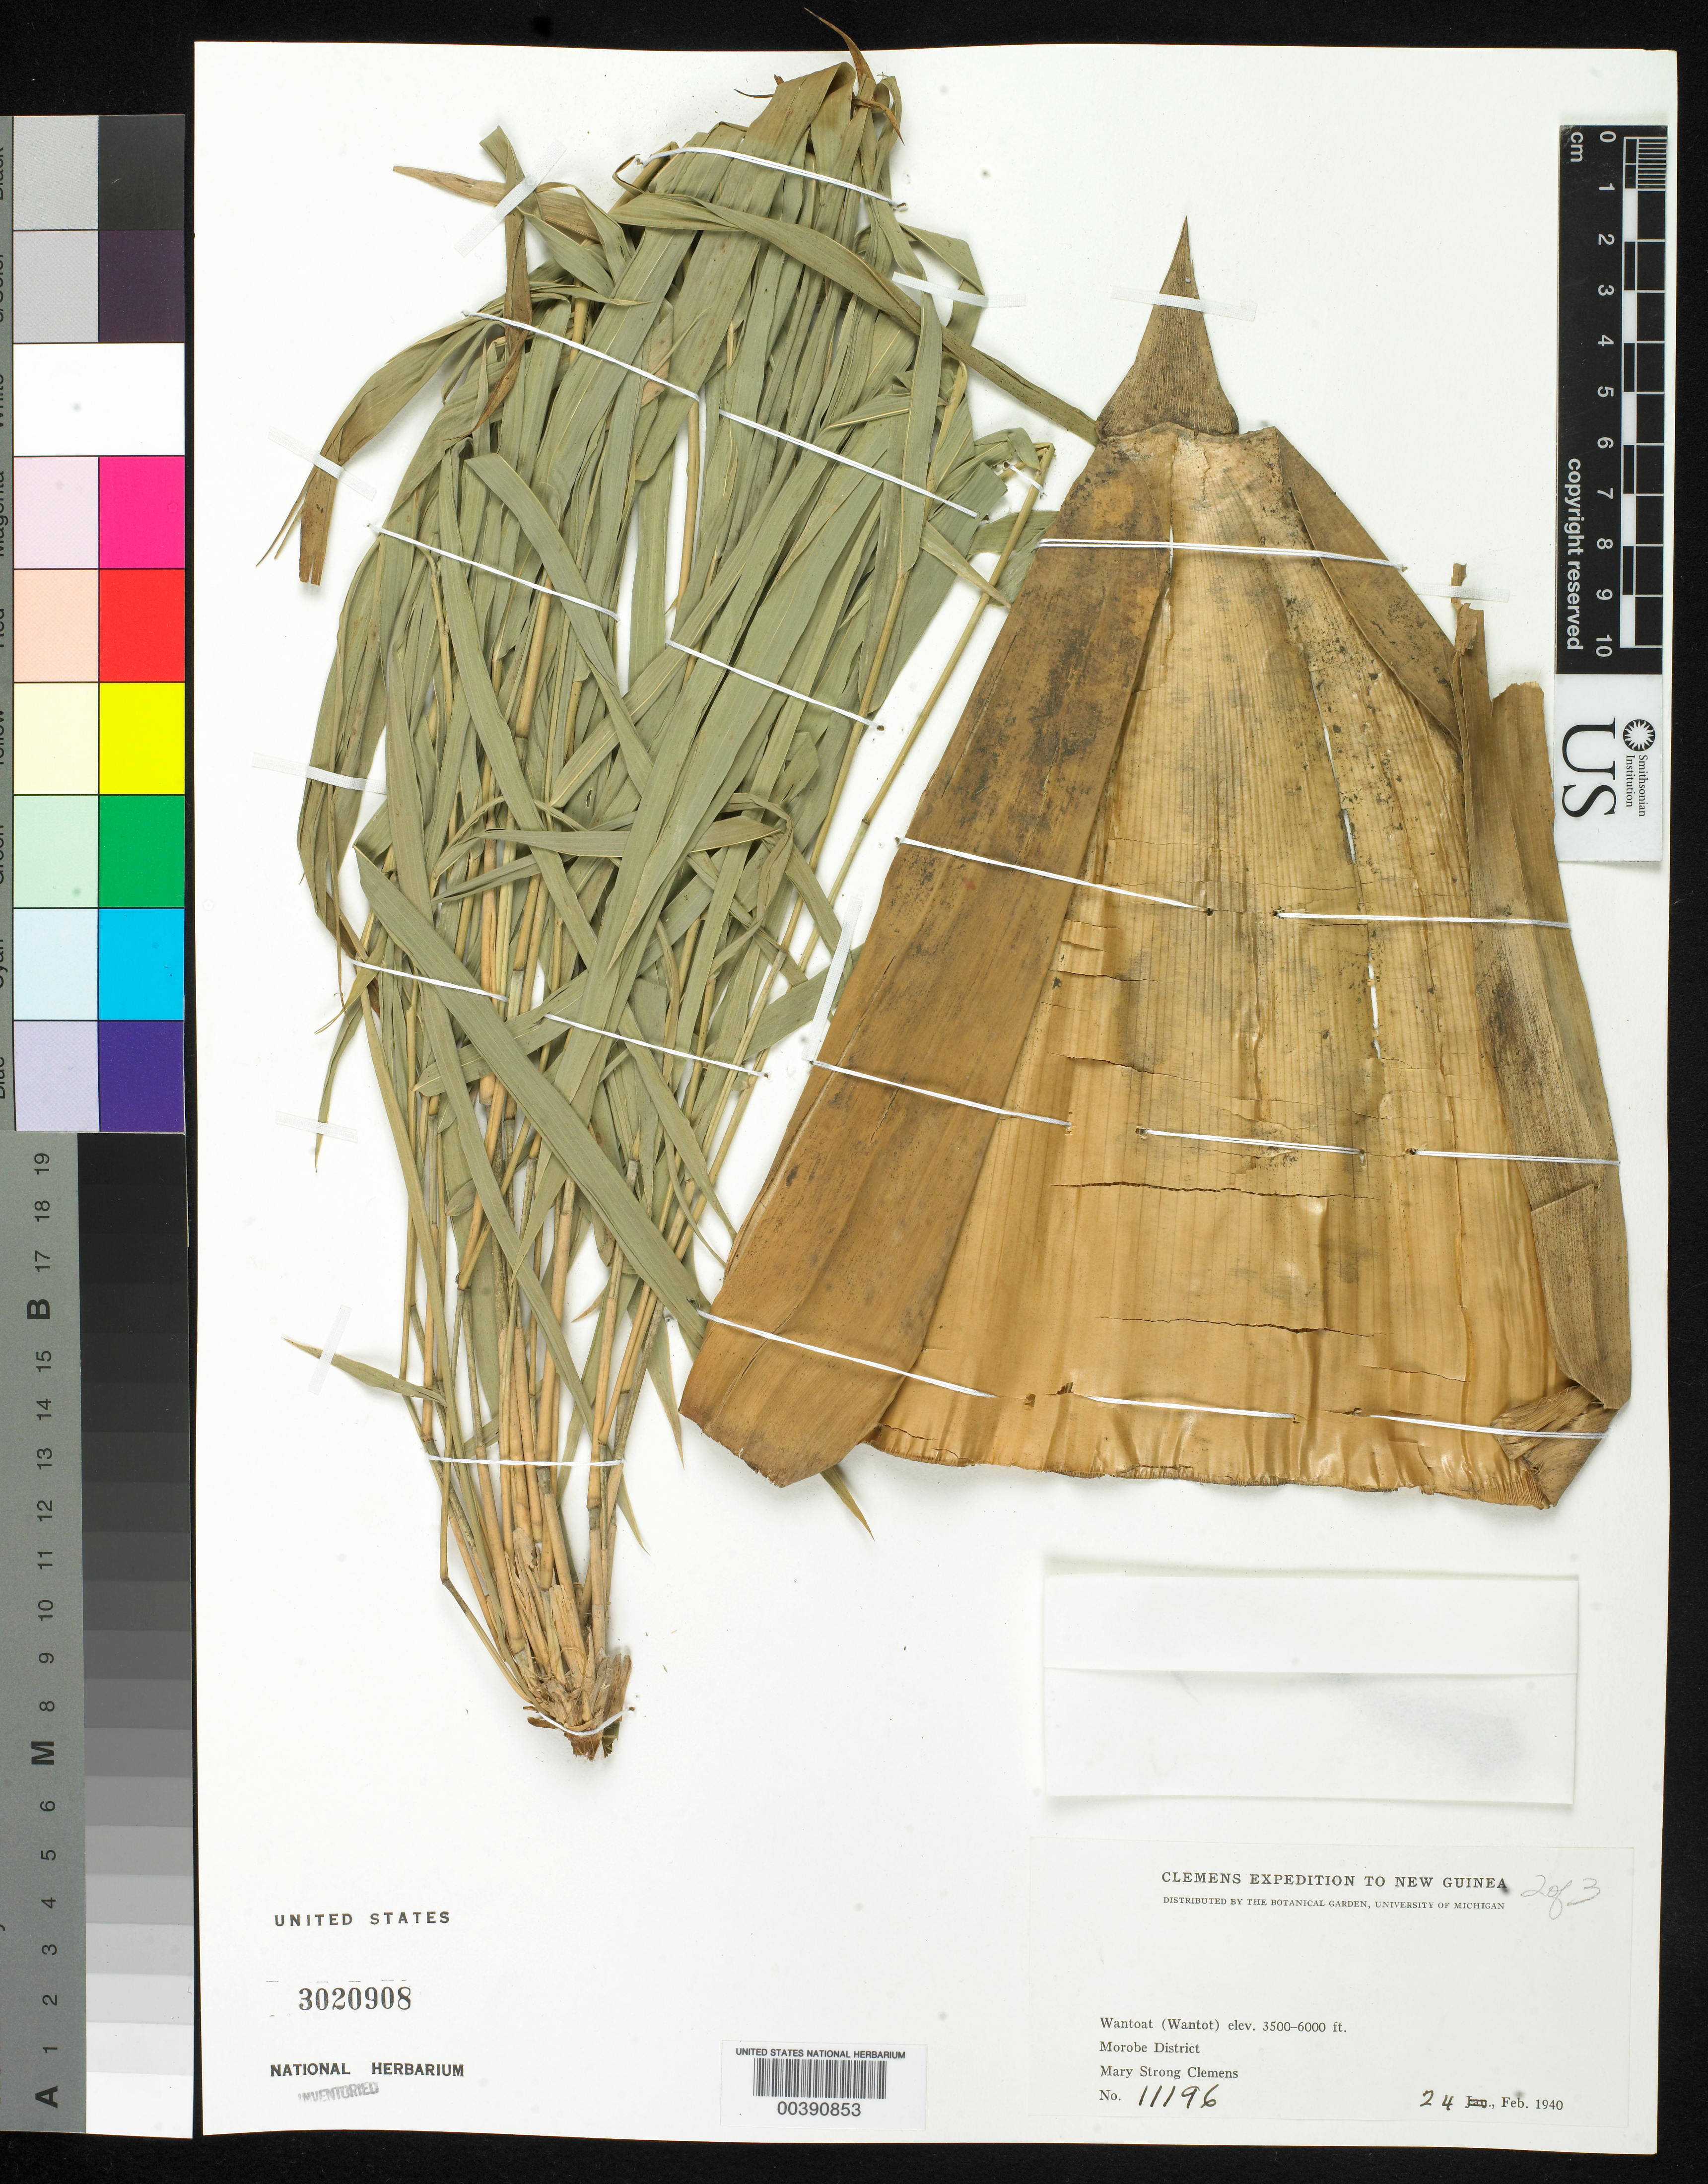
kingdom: Plantae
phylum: Tracheophyta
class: Liliopsida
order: Poales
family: Poaceae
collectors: M. S. Clemens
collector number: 11196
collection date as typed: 24 Feb 1940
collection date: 1940-02-24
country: Papua New Guinea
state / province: Morobe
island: New Guinea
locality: Wantoat Sta., hills above Wantoat River.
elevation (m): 1067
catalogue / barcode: US 3020908